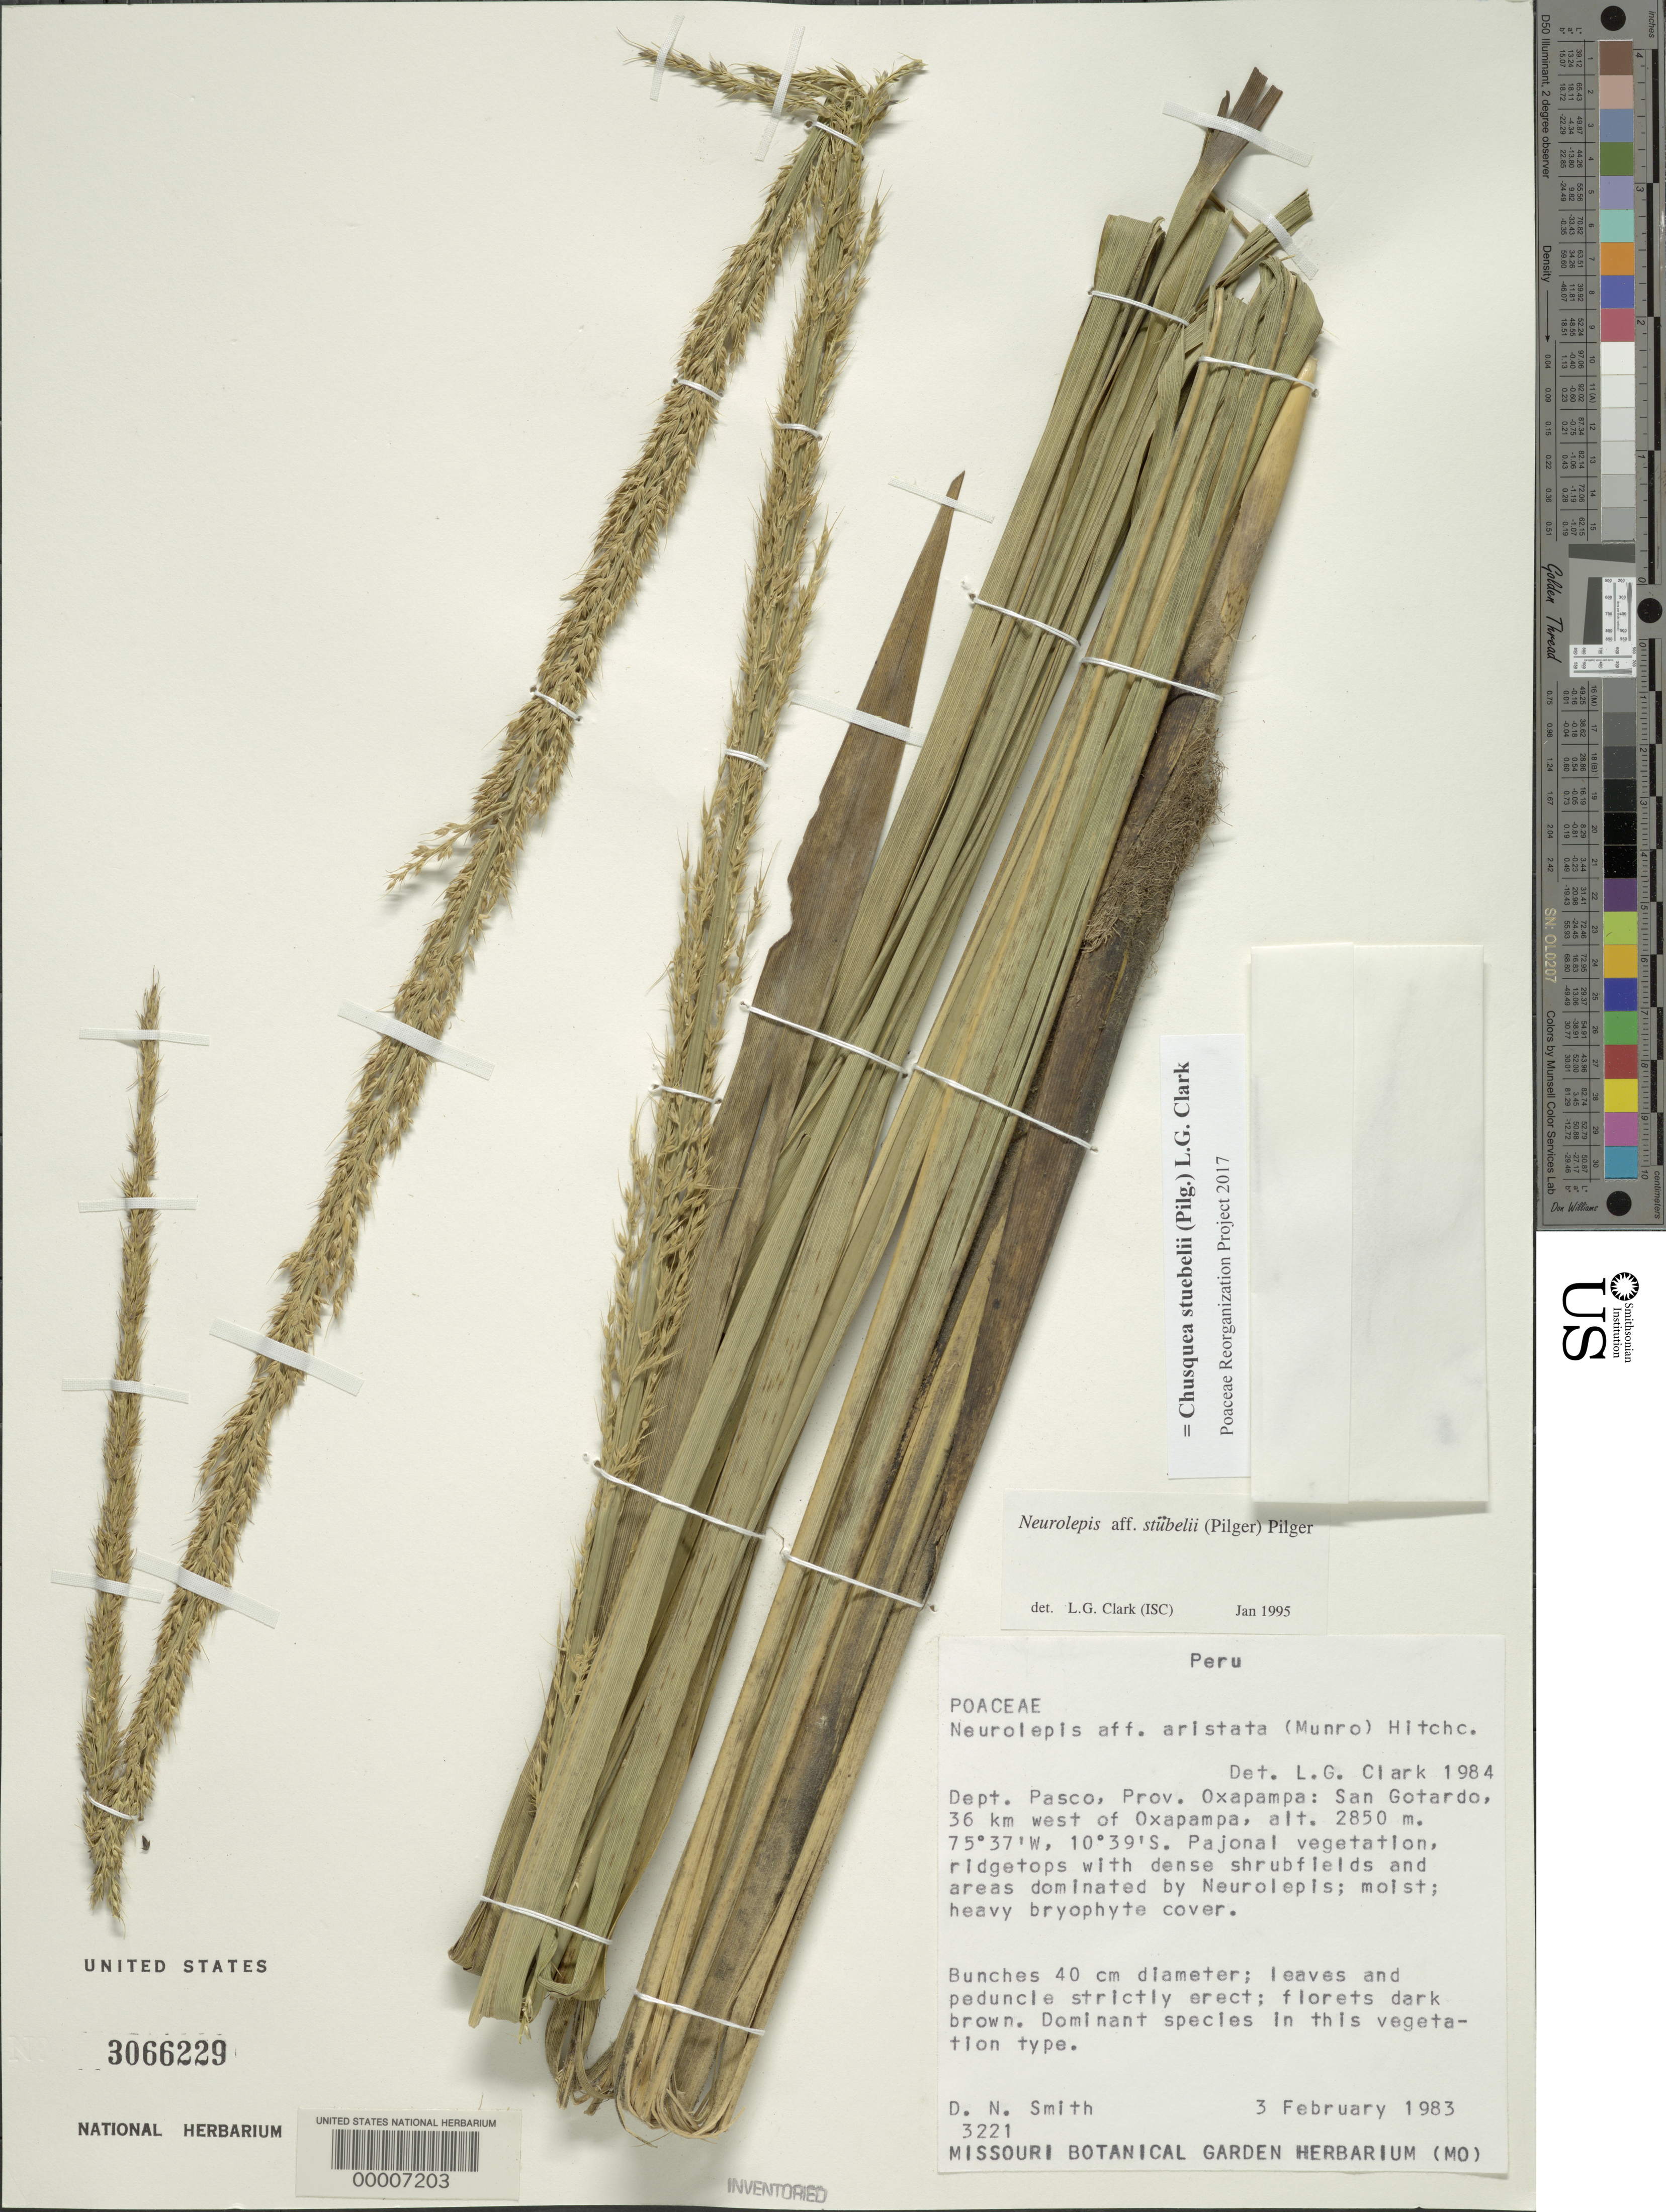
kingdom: Plantae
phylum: Tracheophyta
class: Liliopsida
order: Poales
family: Poaceae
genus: Chusquea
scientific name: Chusquea stuebelii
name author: (Pilg.) L.G. Clark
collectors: D. Smith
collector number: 3221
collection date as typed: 03 Feb 1983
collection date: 1983-02-03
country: Peru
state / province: Pasco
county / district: Oxapampa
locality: San Gotardo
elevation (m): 2850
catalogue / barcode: US 3066229